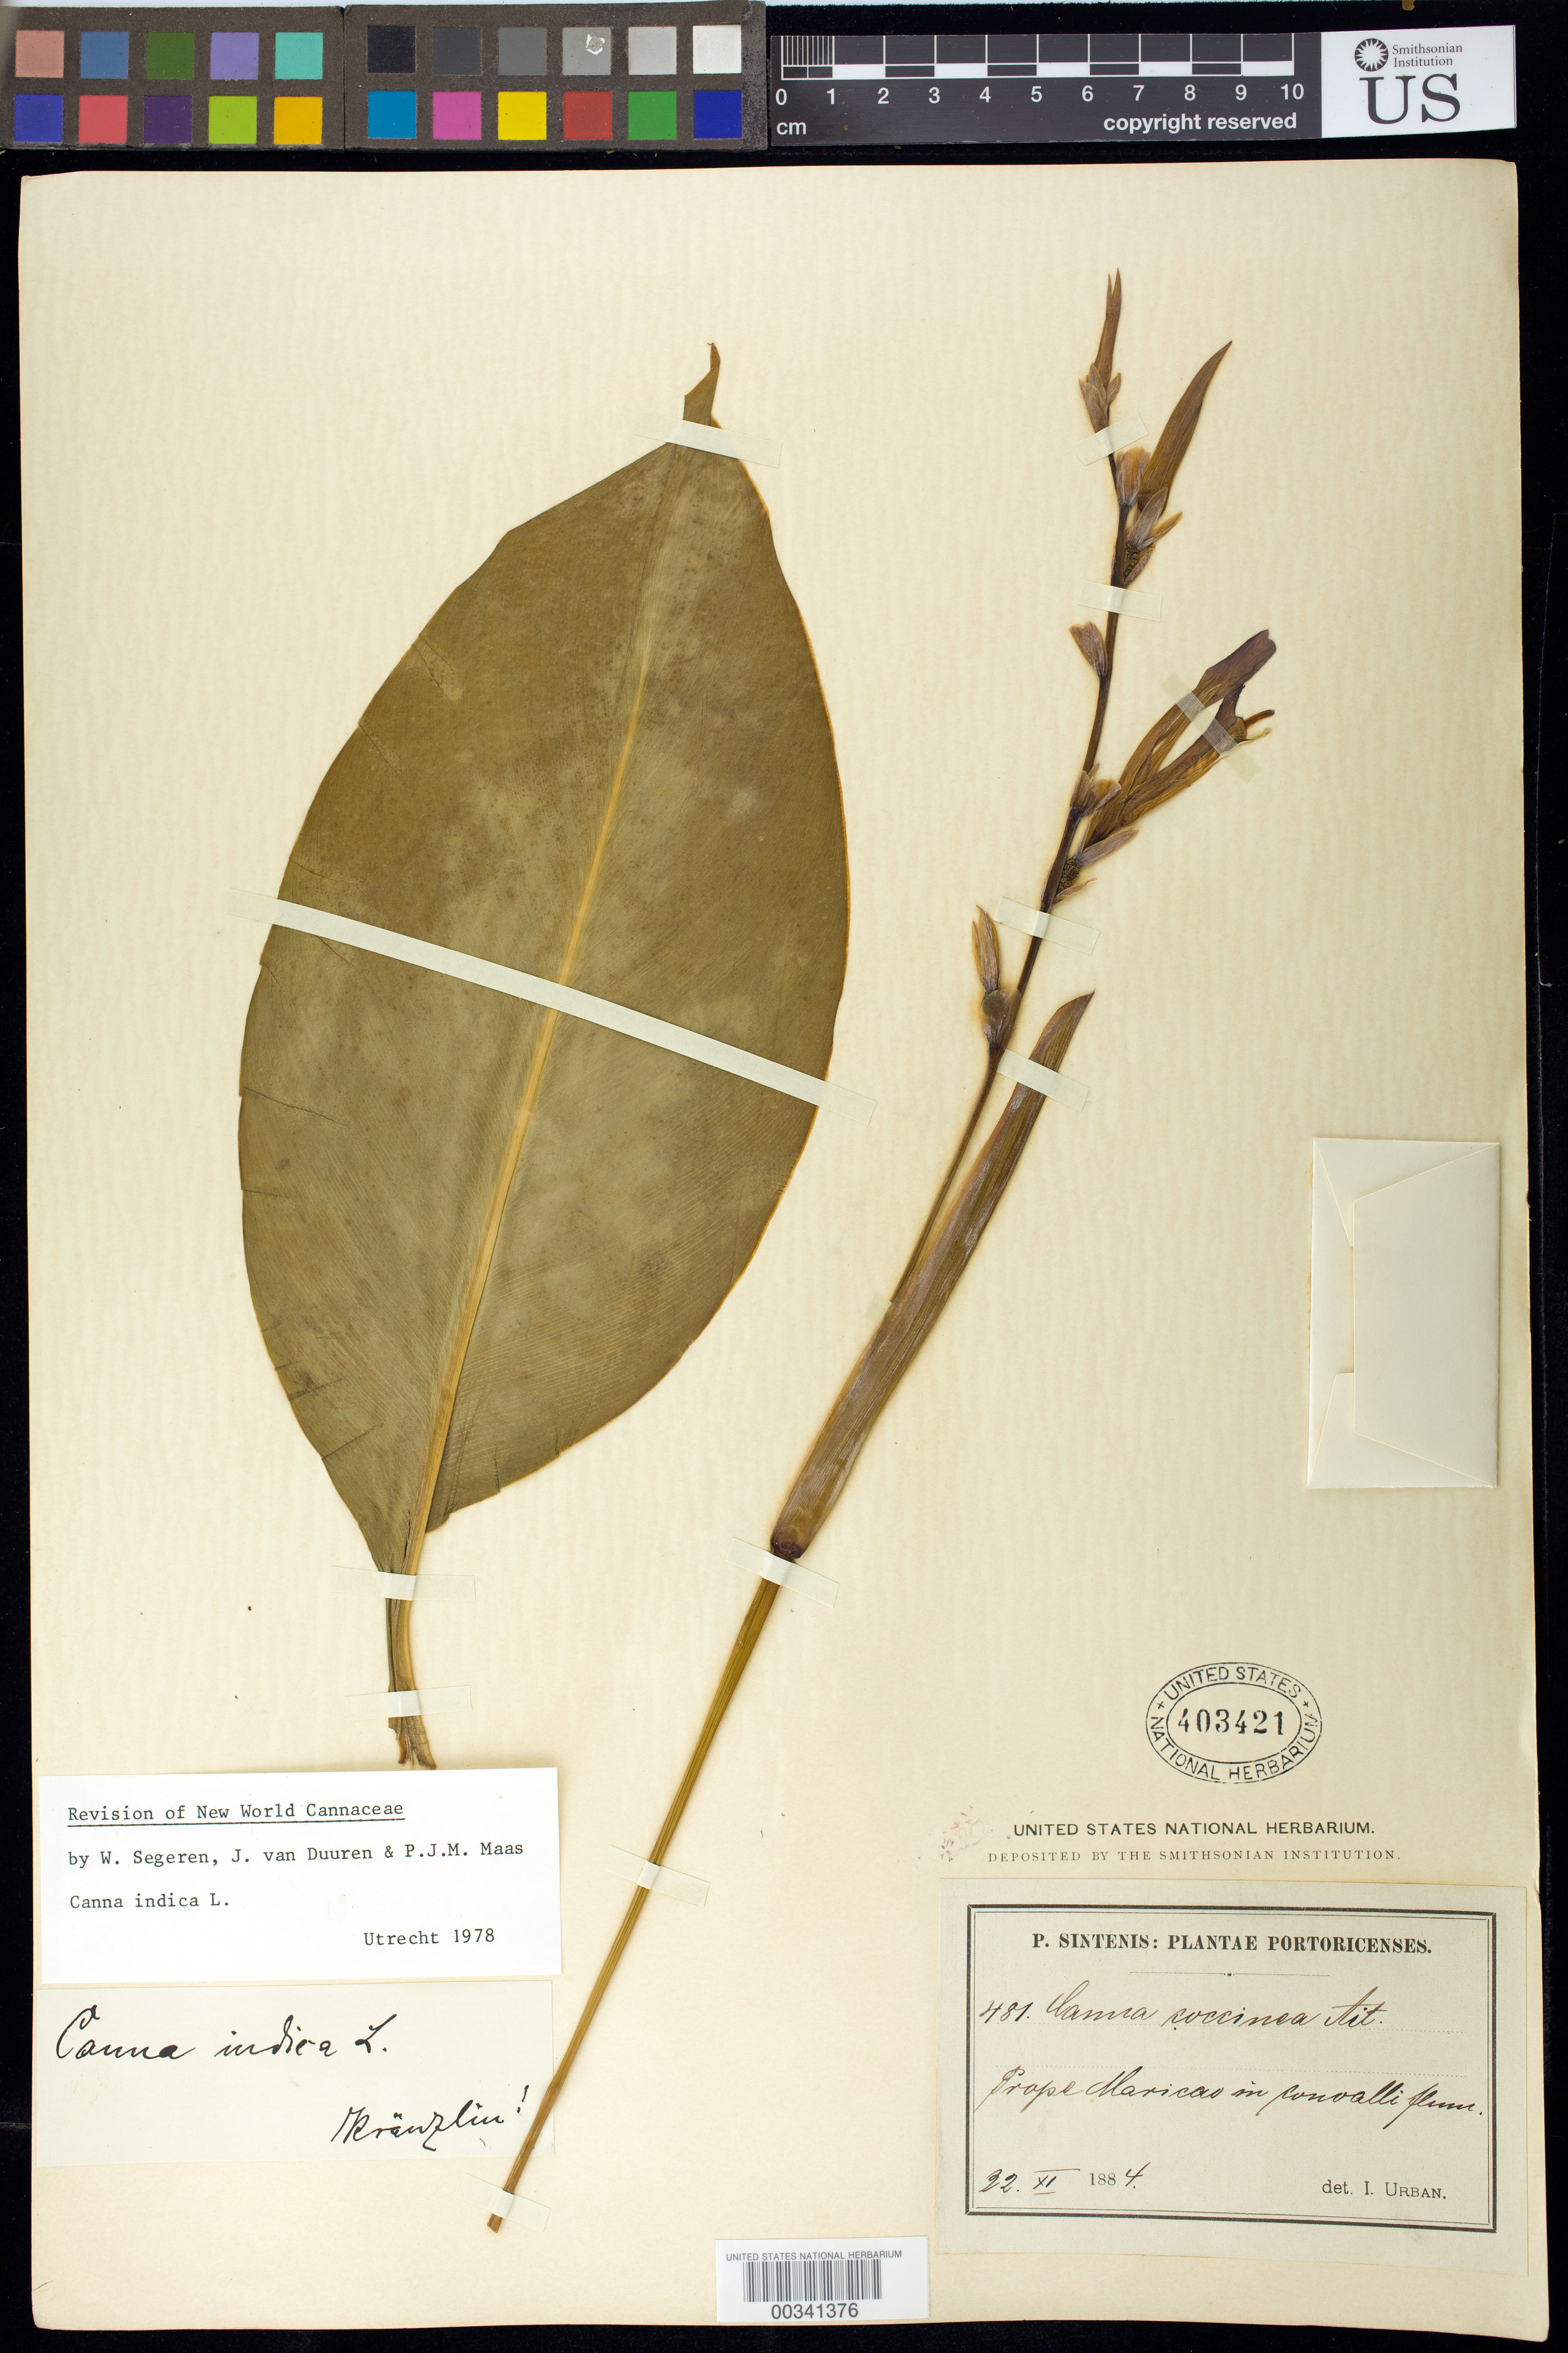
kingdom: Plantae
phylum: Tracheophyta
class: Liliopsida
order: Zingiberales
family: Cannaceae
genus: Canna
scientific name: Canna indica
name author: L.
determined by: Segeren, W.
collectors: P. Sintenis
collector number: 481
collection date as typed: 22 Nov 1884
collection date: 1884-11-22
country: Puerto Rico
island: Greater Antilles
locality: Prope maricao in convalli flume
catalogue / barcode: US 403421